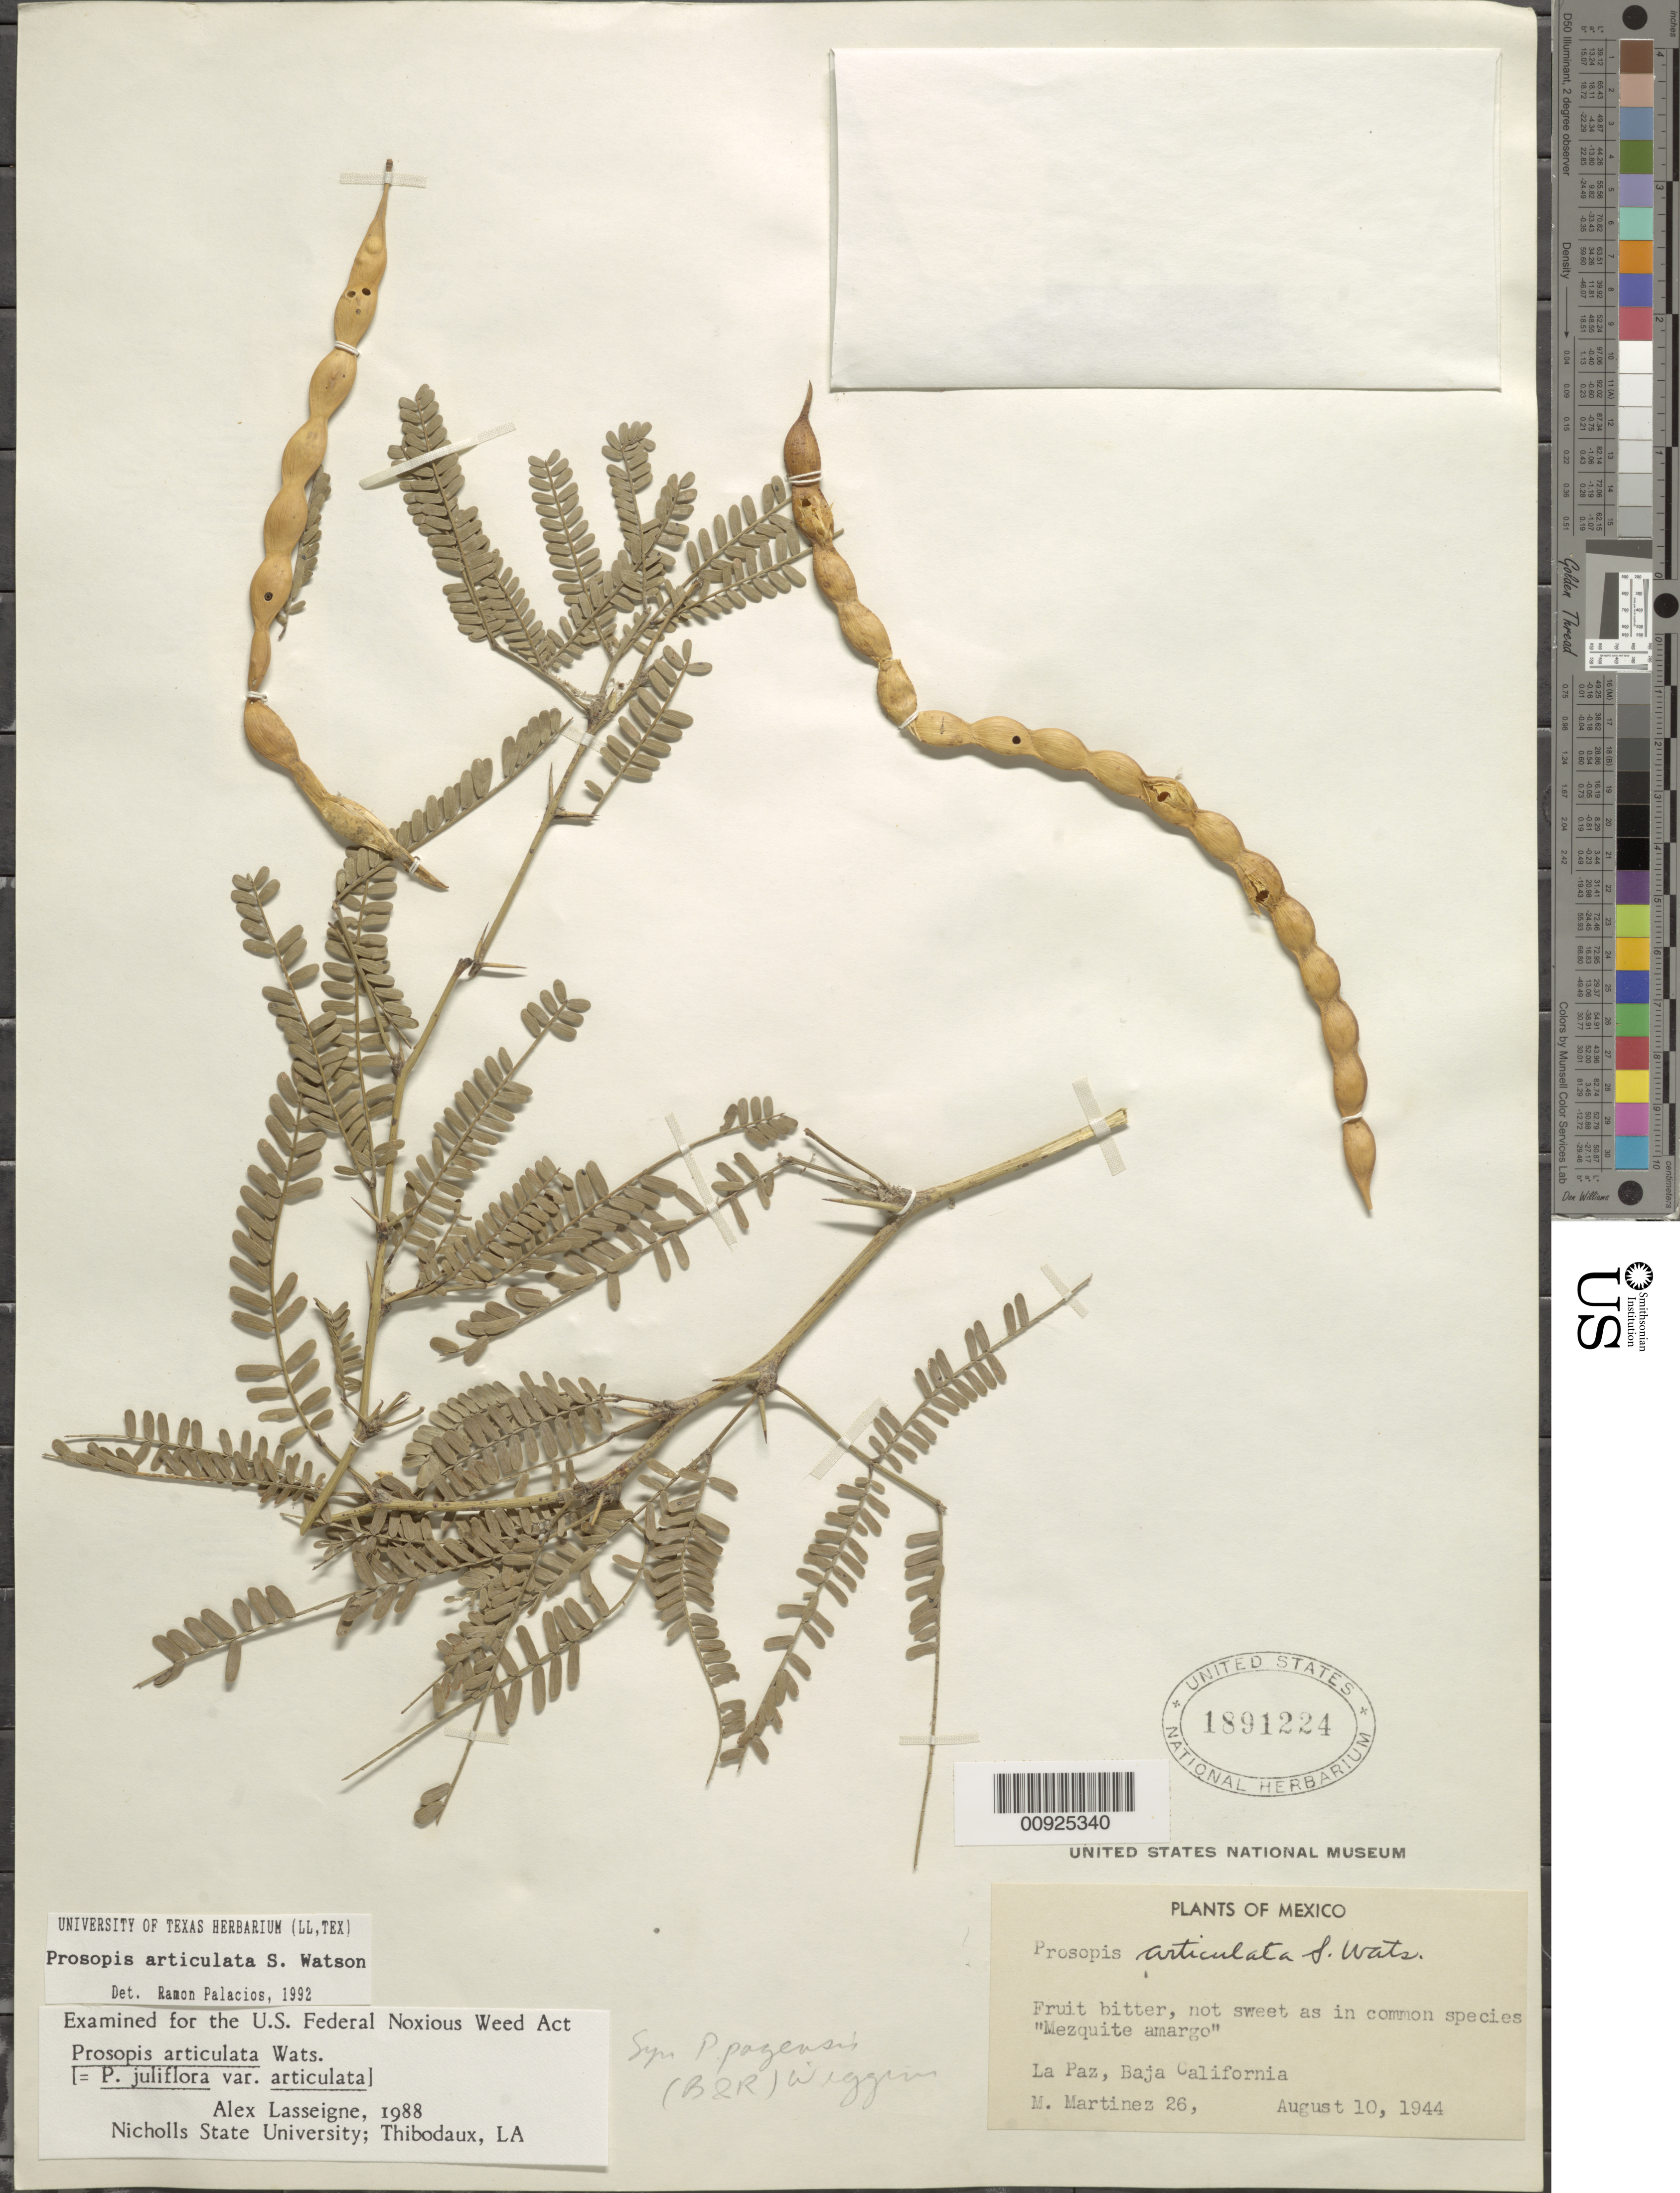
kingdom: Plantae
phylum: Tracheophyta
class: Magnoliopsida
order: Fabales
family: Fabaceae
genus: Neltuma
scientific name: Neltuma articulata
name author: (S. Watson) Britton & Rose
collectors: M. Martinez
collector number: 26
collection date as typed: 10 Aug 1944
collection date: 1944-08-10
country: Mexico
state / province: Baja California Sur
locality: La Paz, Baja California.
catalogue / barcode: US 1891224